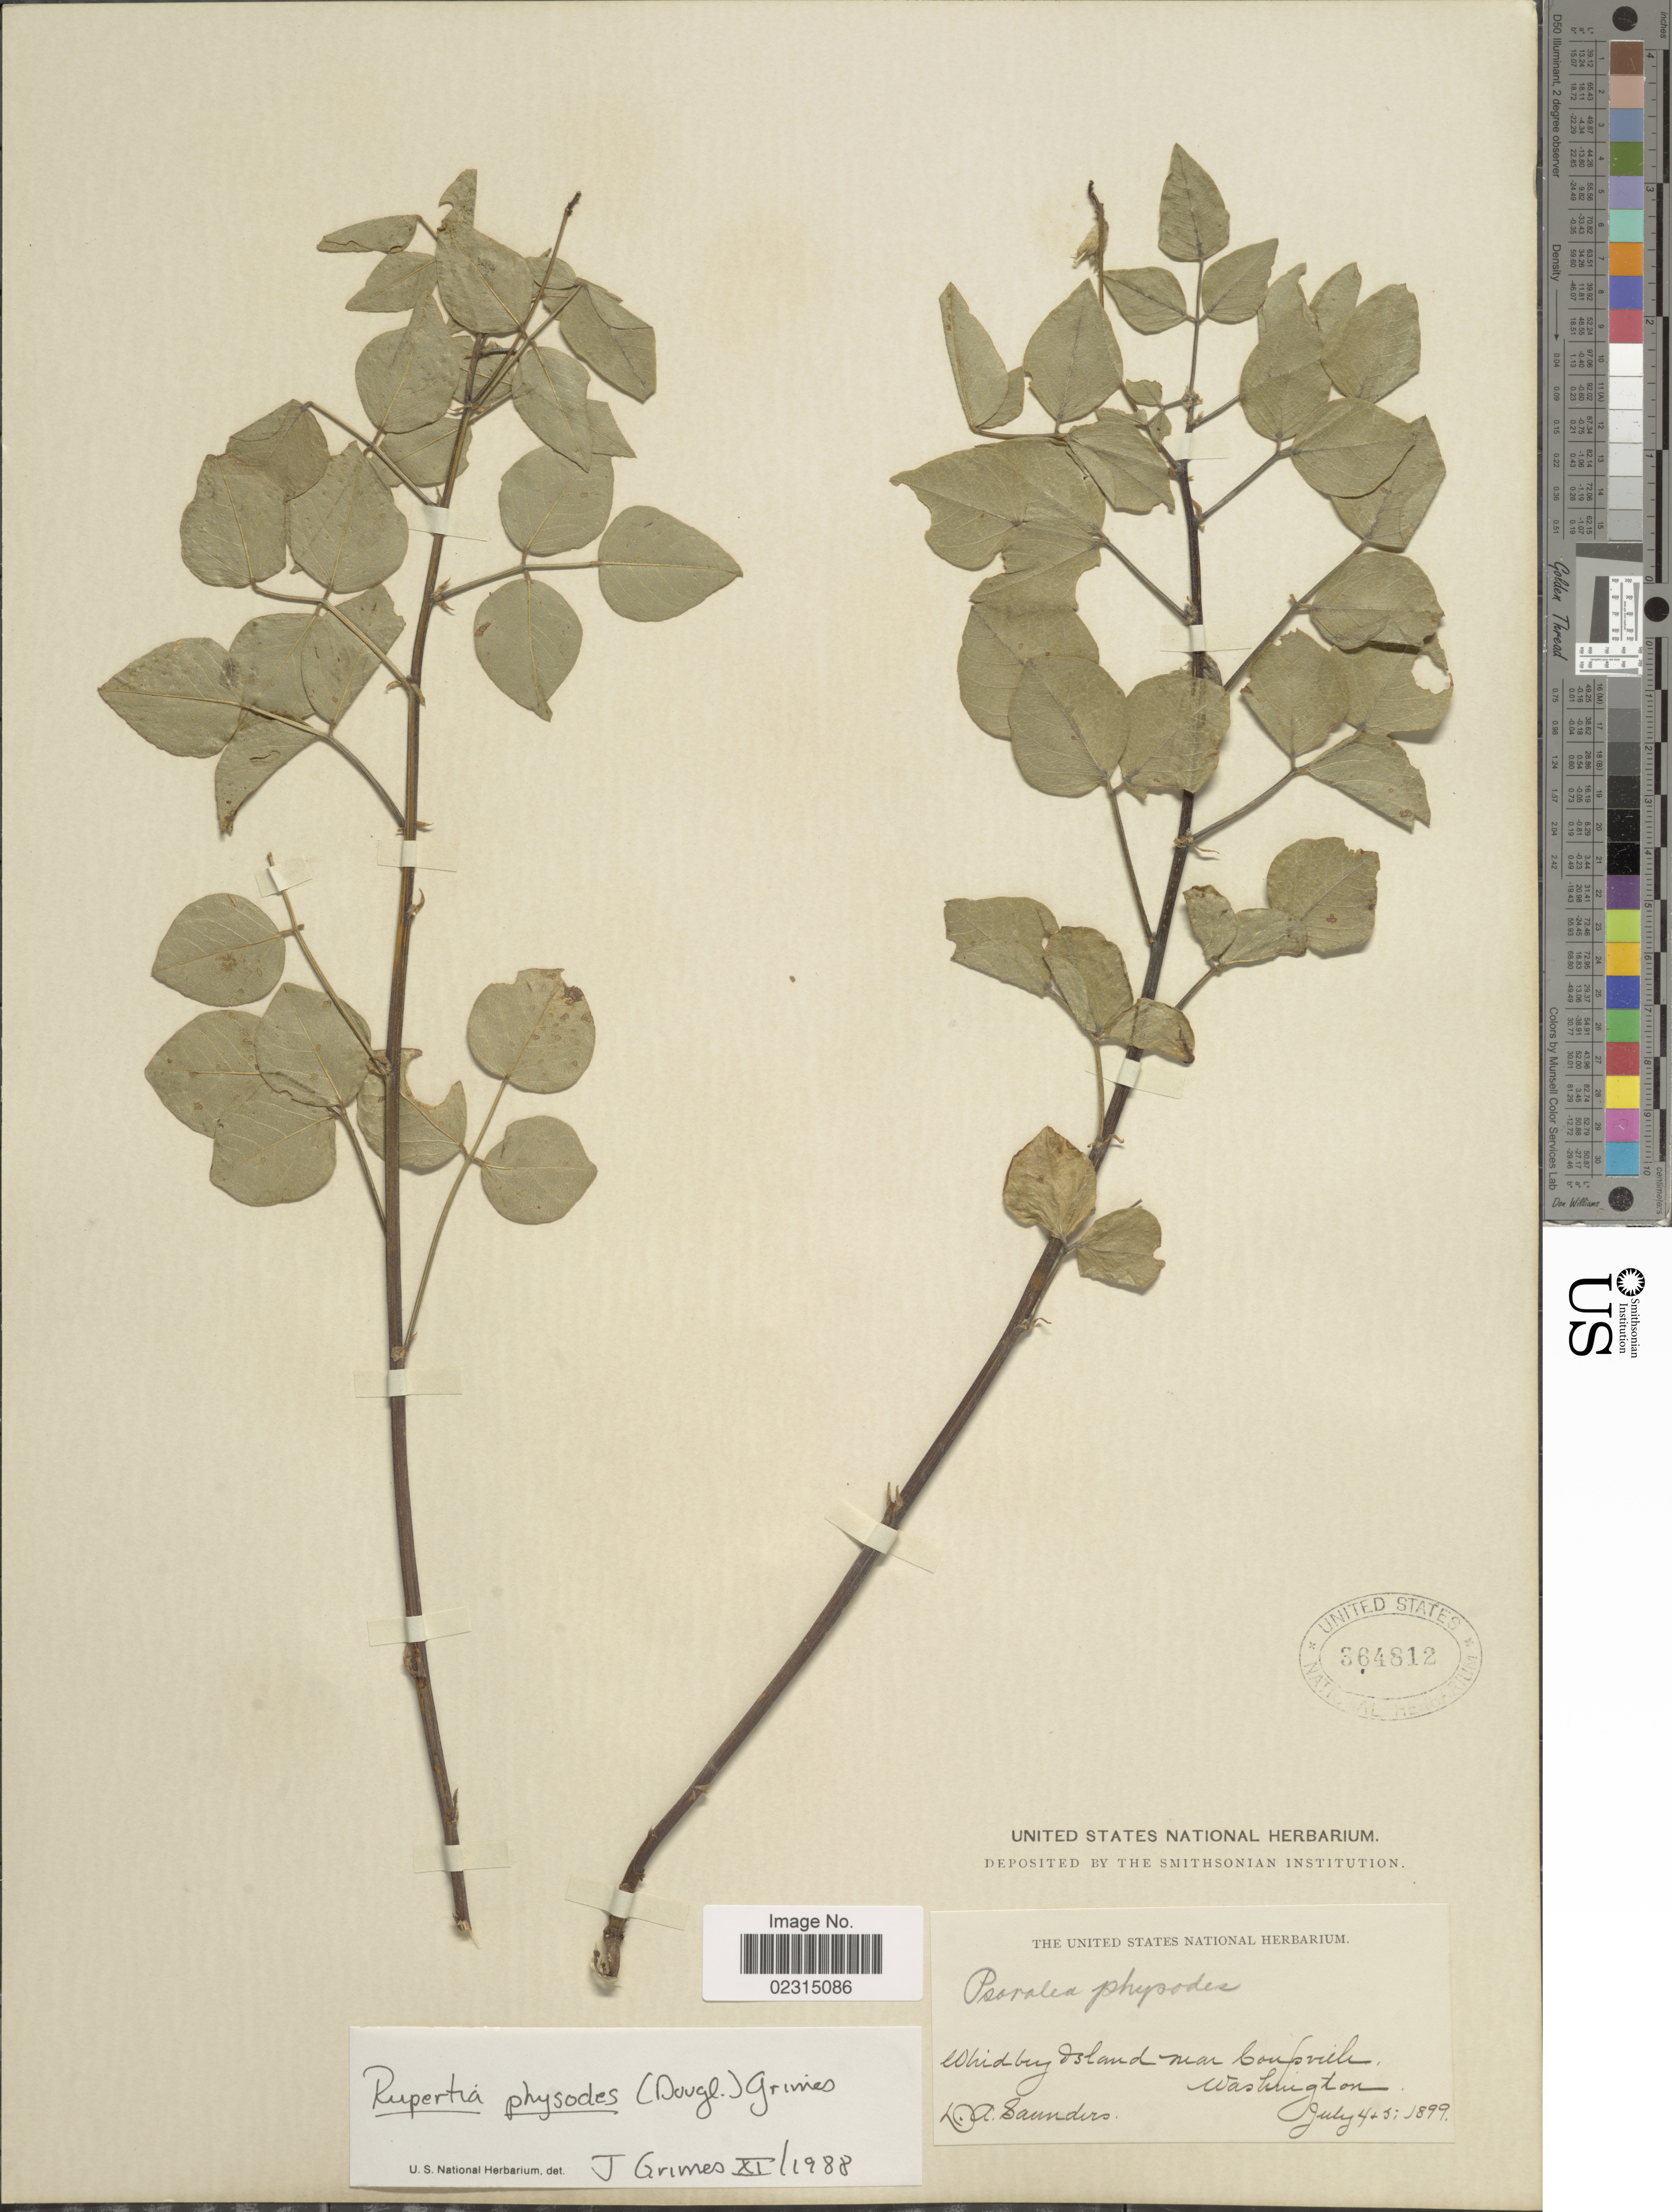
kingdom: Plantae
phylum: Tracheophyta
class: Magnoliopsida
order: Fabales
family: Fabaceae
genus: Rupertia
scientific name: Rupertia physodes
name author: (Douglas) J.W. Grimes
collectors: D. Saunders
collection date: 1899-07-04/1899-07-05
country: United States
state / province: Washington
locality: Whidby Island near Coufsville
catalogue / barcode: US 364812